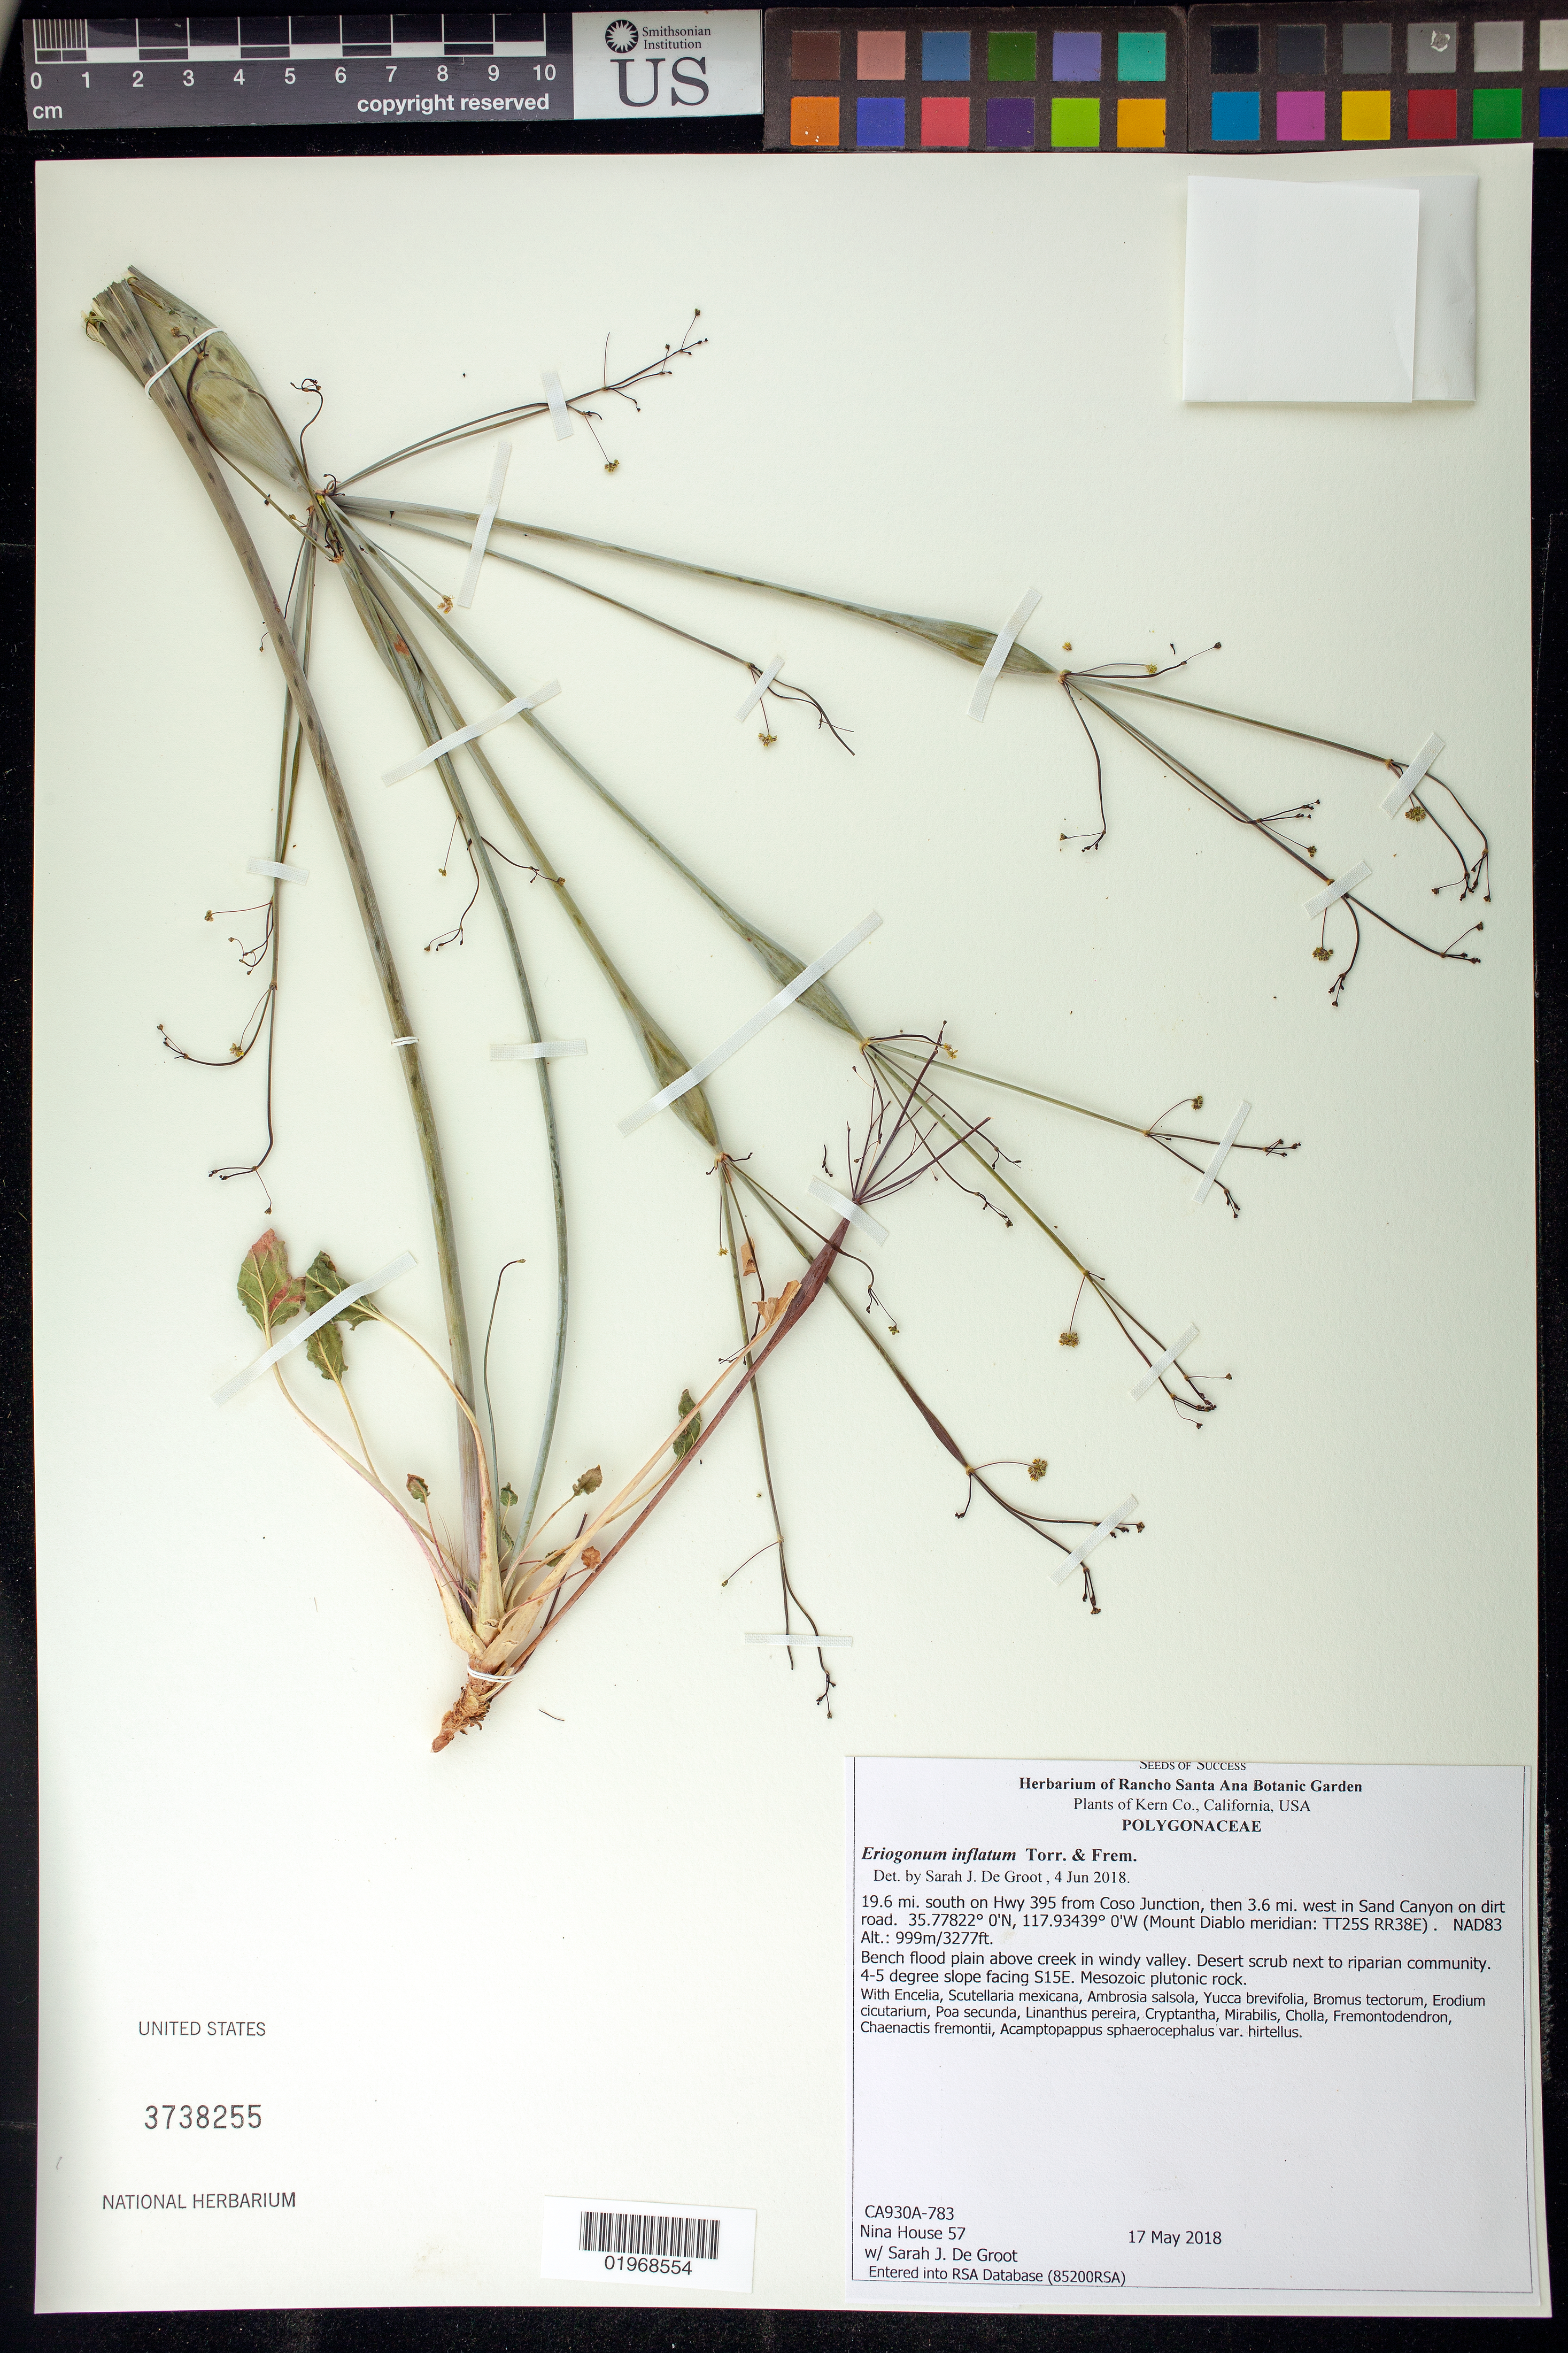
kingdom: Plantae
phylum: Tracheophyta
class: Magnoliopsida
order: Caryophyllales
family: Polygonaceae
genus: Eriogonum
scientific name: Eriogonum inflatum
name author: Torr. & Frém.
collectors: N. House & S. De Groot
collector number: CA930A-783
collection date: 2018-05-17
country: United States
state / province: California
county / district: Kern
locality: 19.6 mi. S on Hwy 395 from Coso Jct, 3.6 mi. west in Sand Canyon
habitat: Valley; bench/floodplain above creek. Mojave desert scrub.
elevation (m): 999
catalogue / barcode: US 3738255